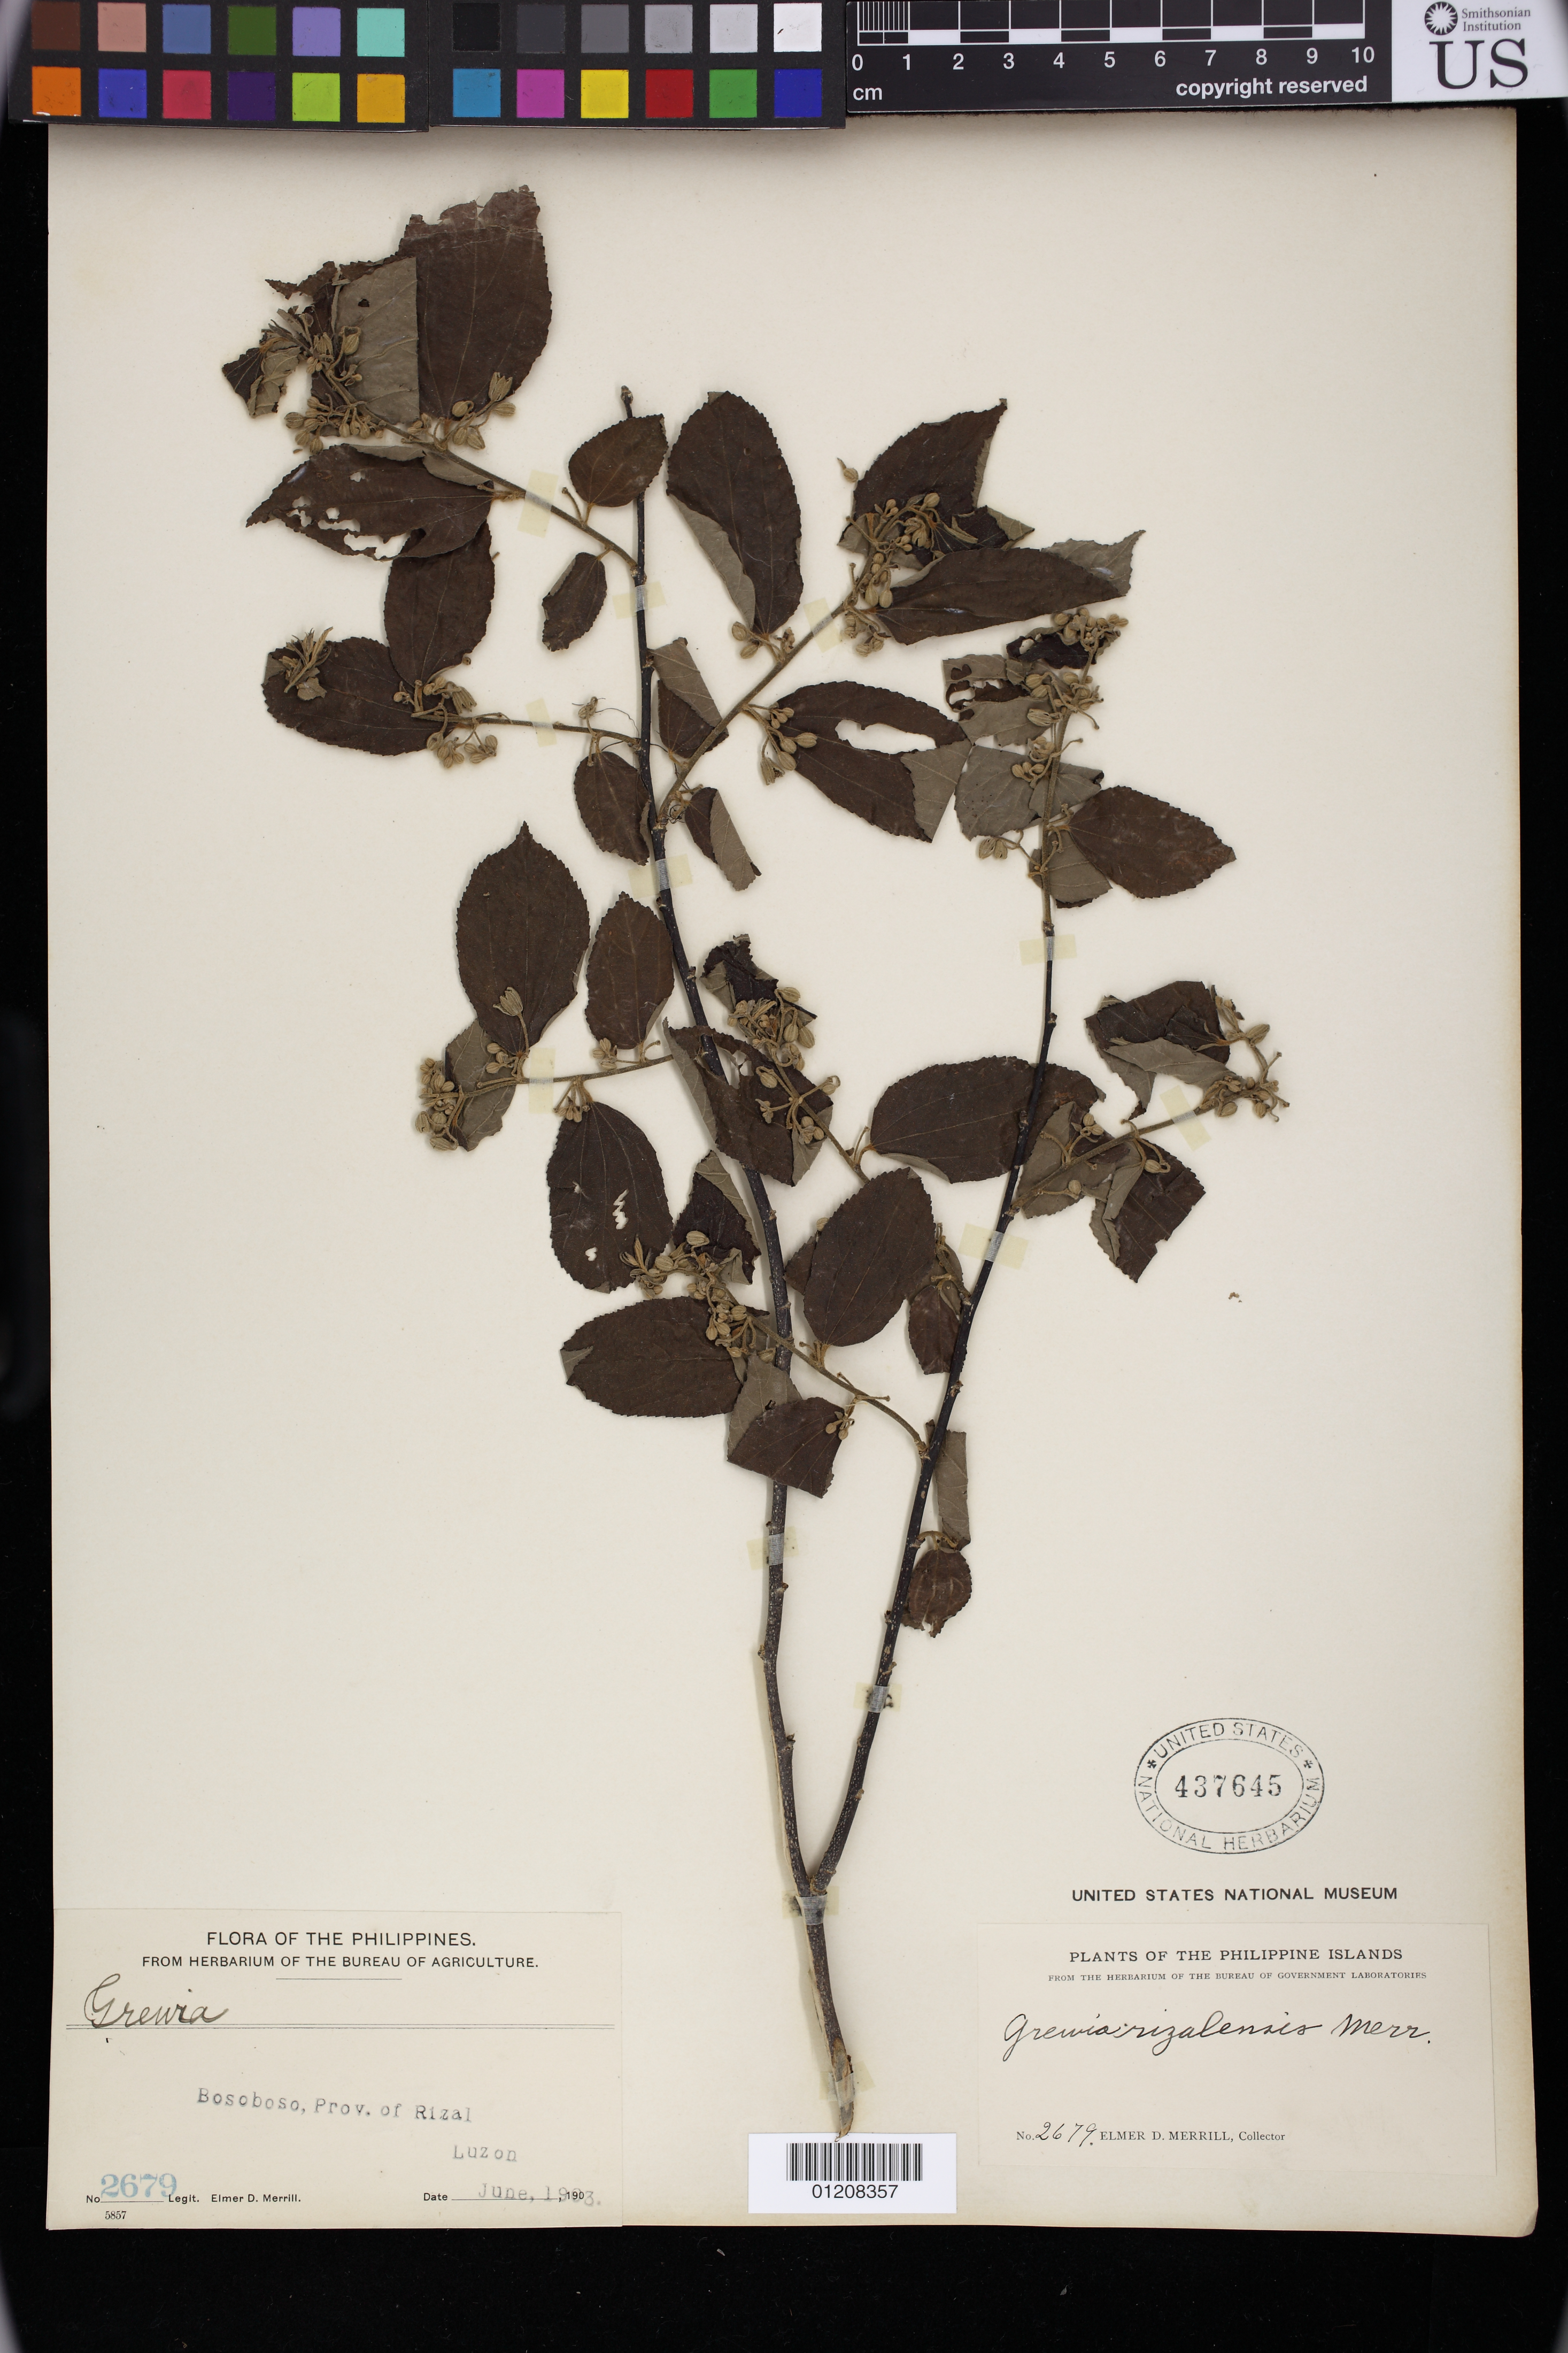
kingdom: Plantae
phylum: Tracheophyta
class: Magnoliopsida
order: Malvales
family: Malvaceae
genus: Grewia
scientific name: Grewia rizalensis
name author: Merr.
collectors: E. D. Merrill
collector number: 2679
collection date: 1903-06-01/1903-06-30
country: Philippines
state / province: Calabarzon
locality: Bosoboso, Prov. of Rizal.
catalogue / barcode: US 437645